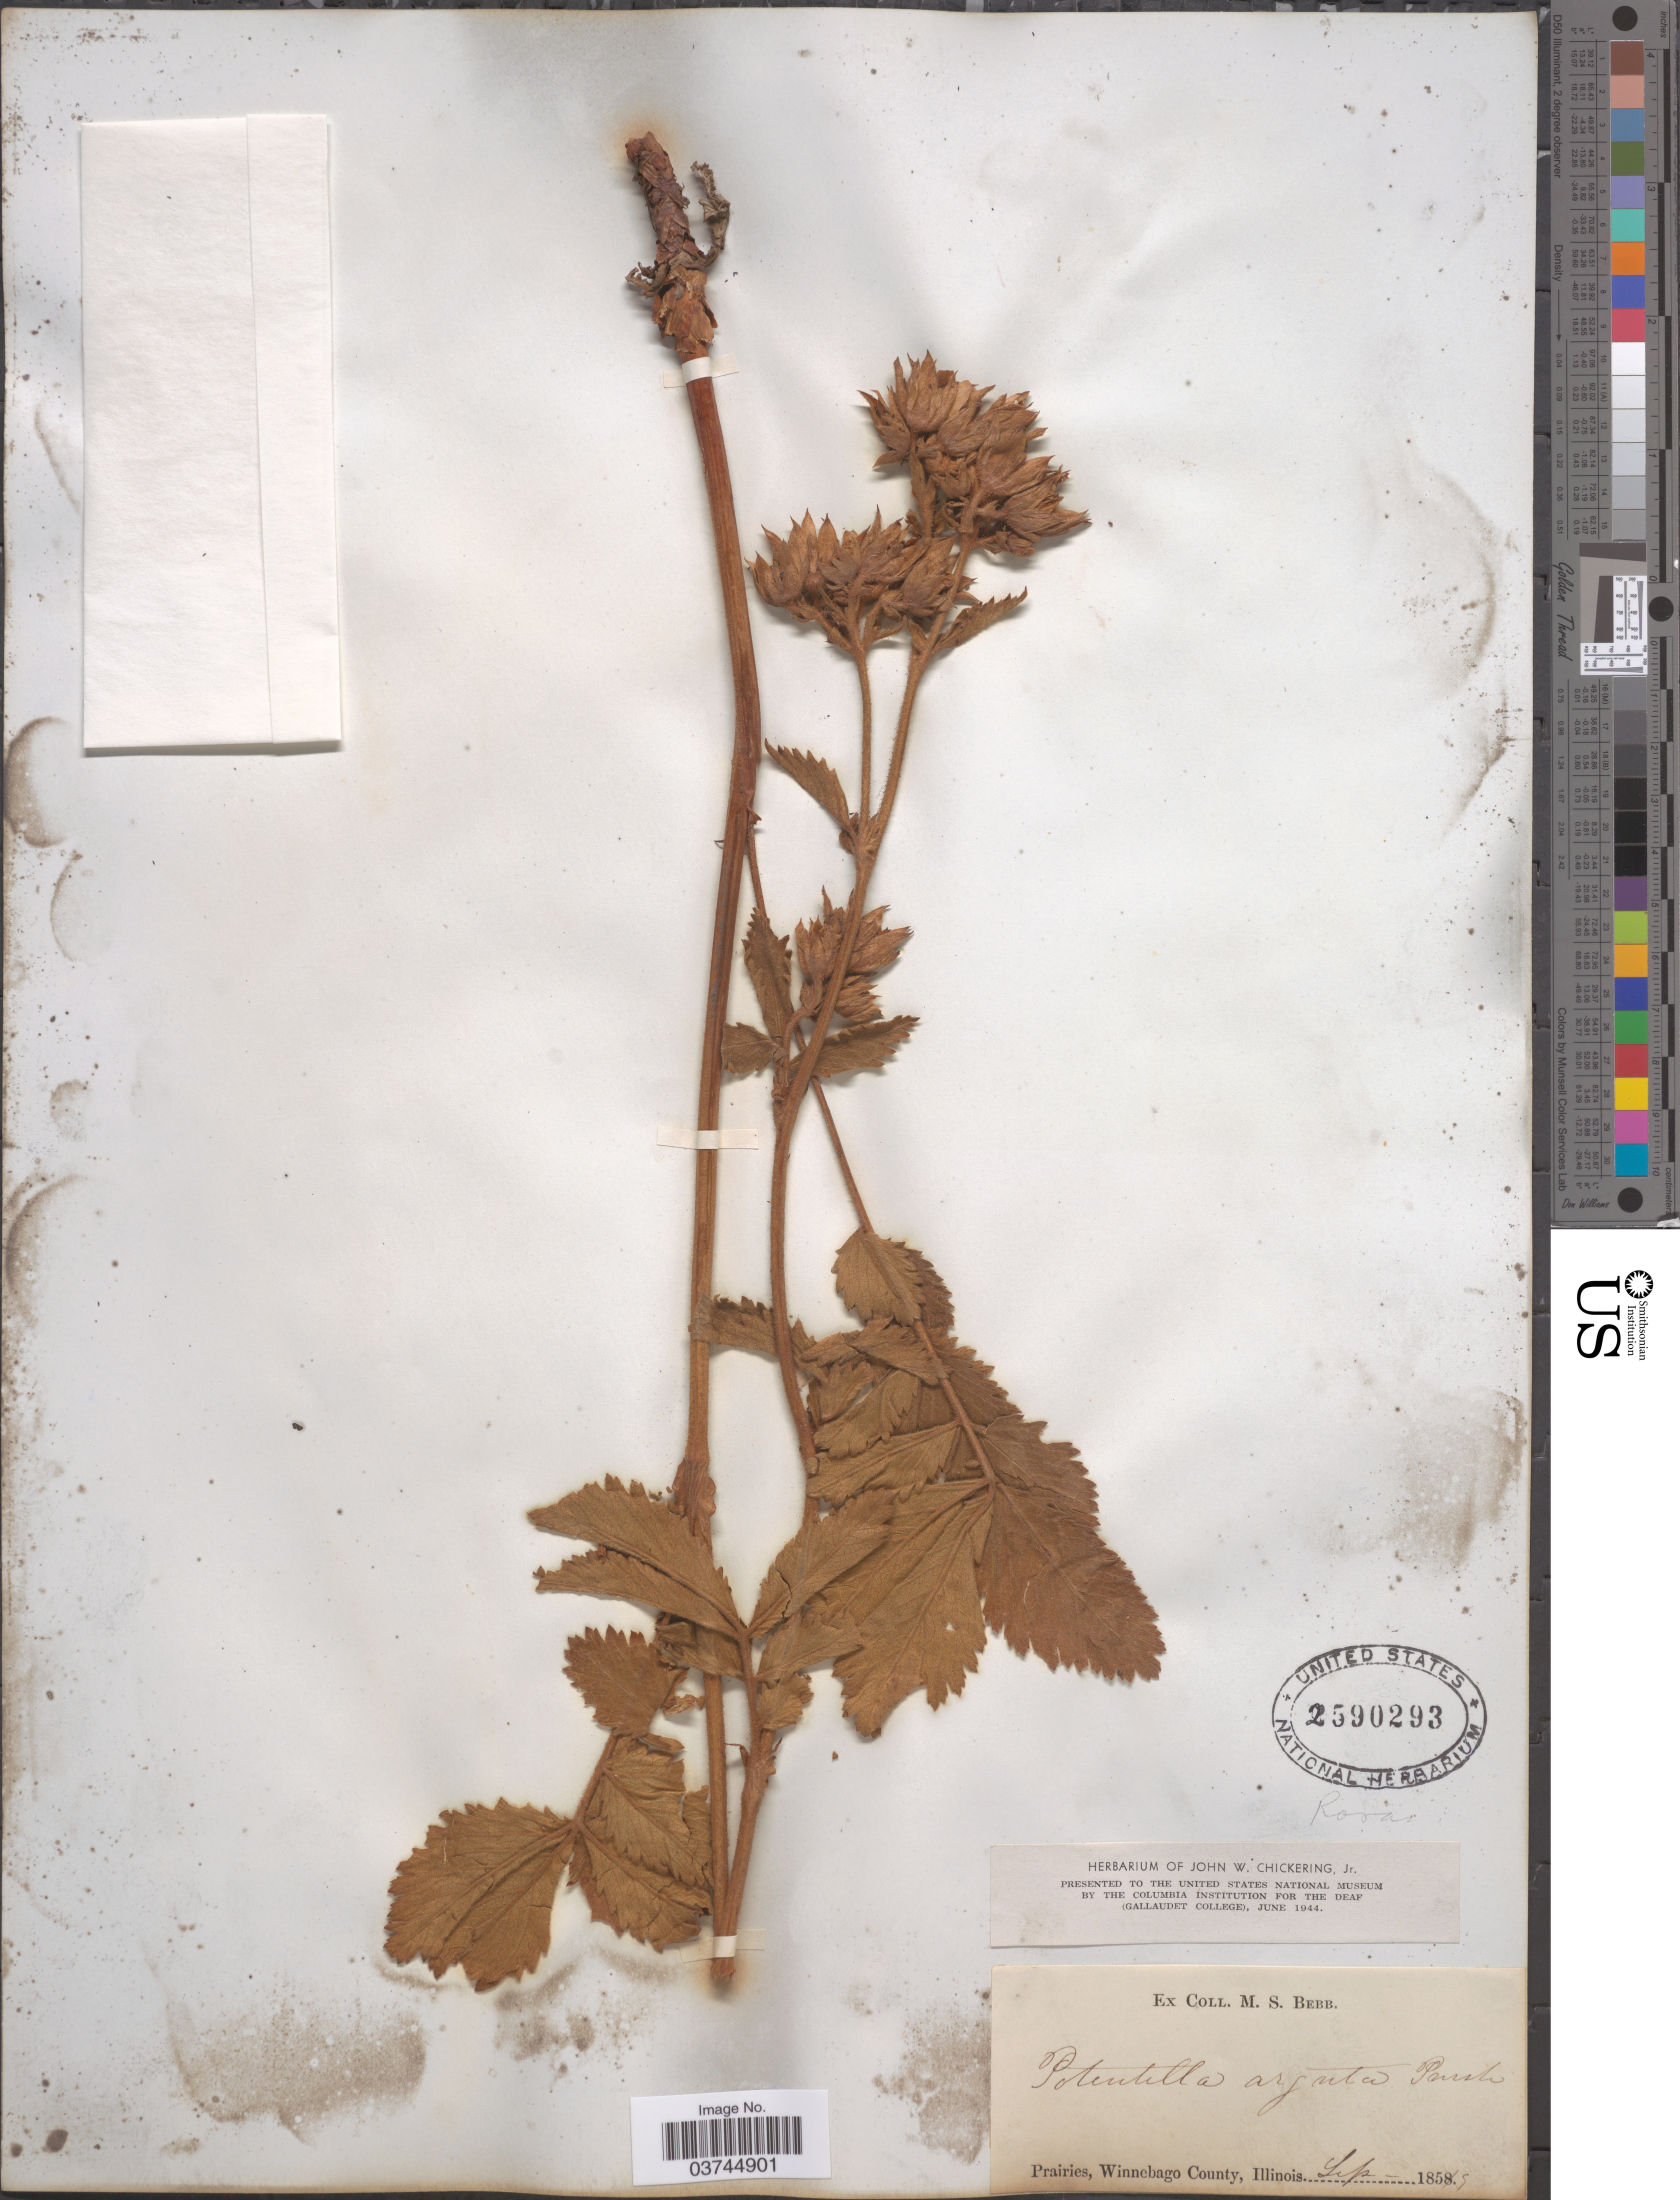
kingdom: Plantae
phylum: Tracheophyta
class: Magnoliopsida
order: Rosales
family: Rosaceae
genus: Drymocallis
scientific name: Drymocallis arguta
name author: (Pursh) Rydb.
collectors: ex Herb. M. S. Bebb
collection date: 1859-09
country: United States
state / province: Illinois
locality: Prairies, Winnebago County.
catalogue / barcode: US 2590293